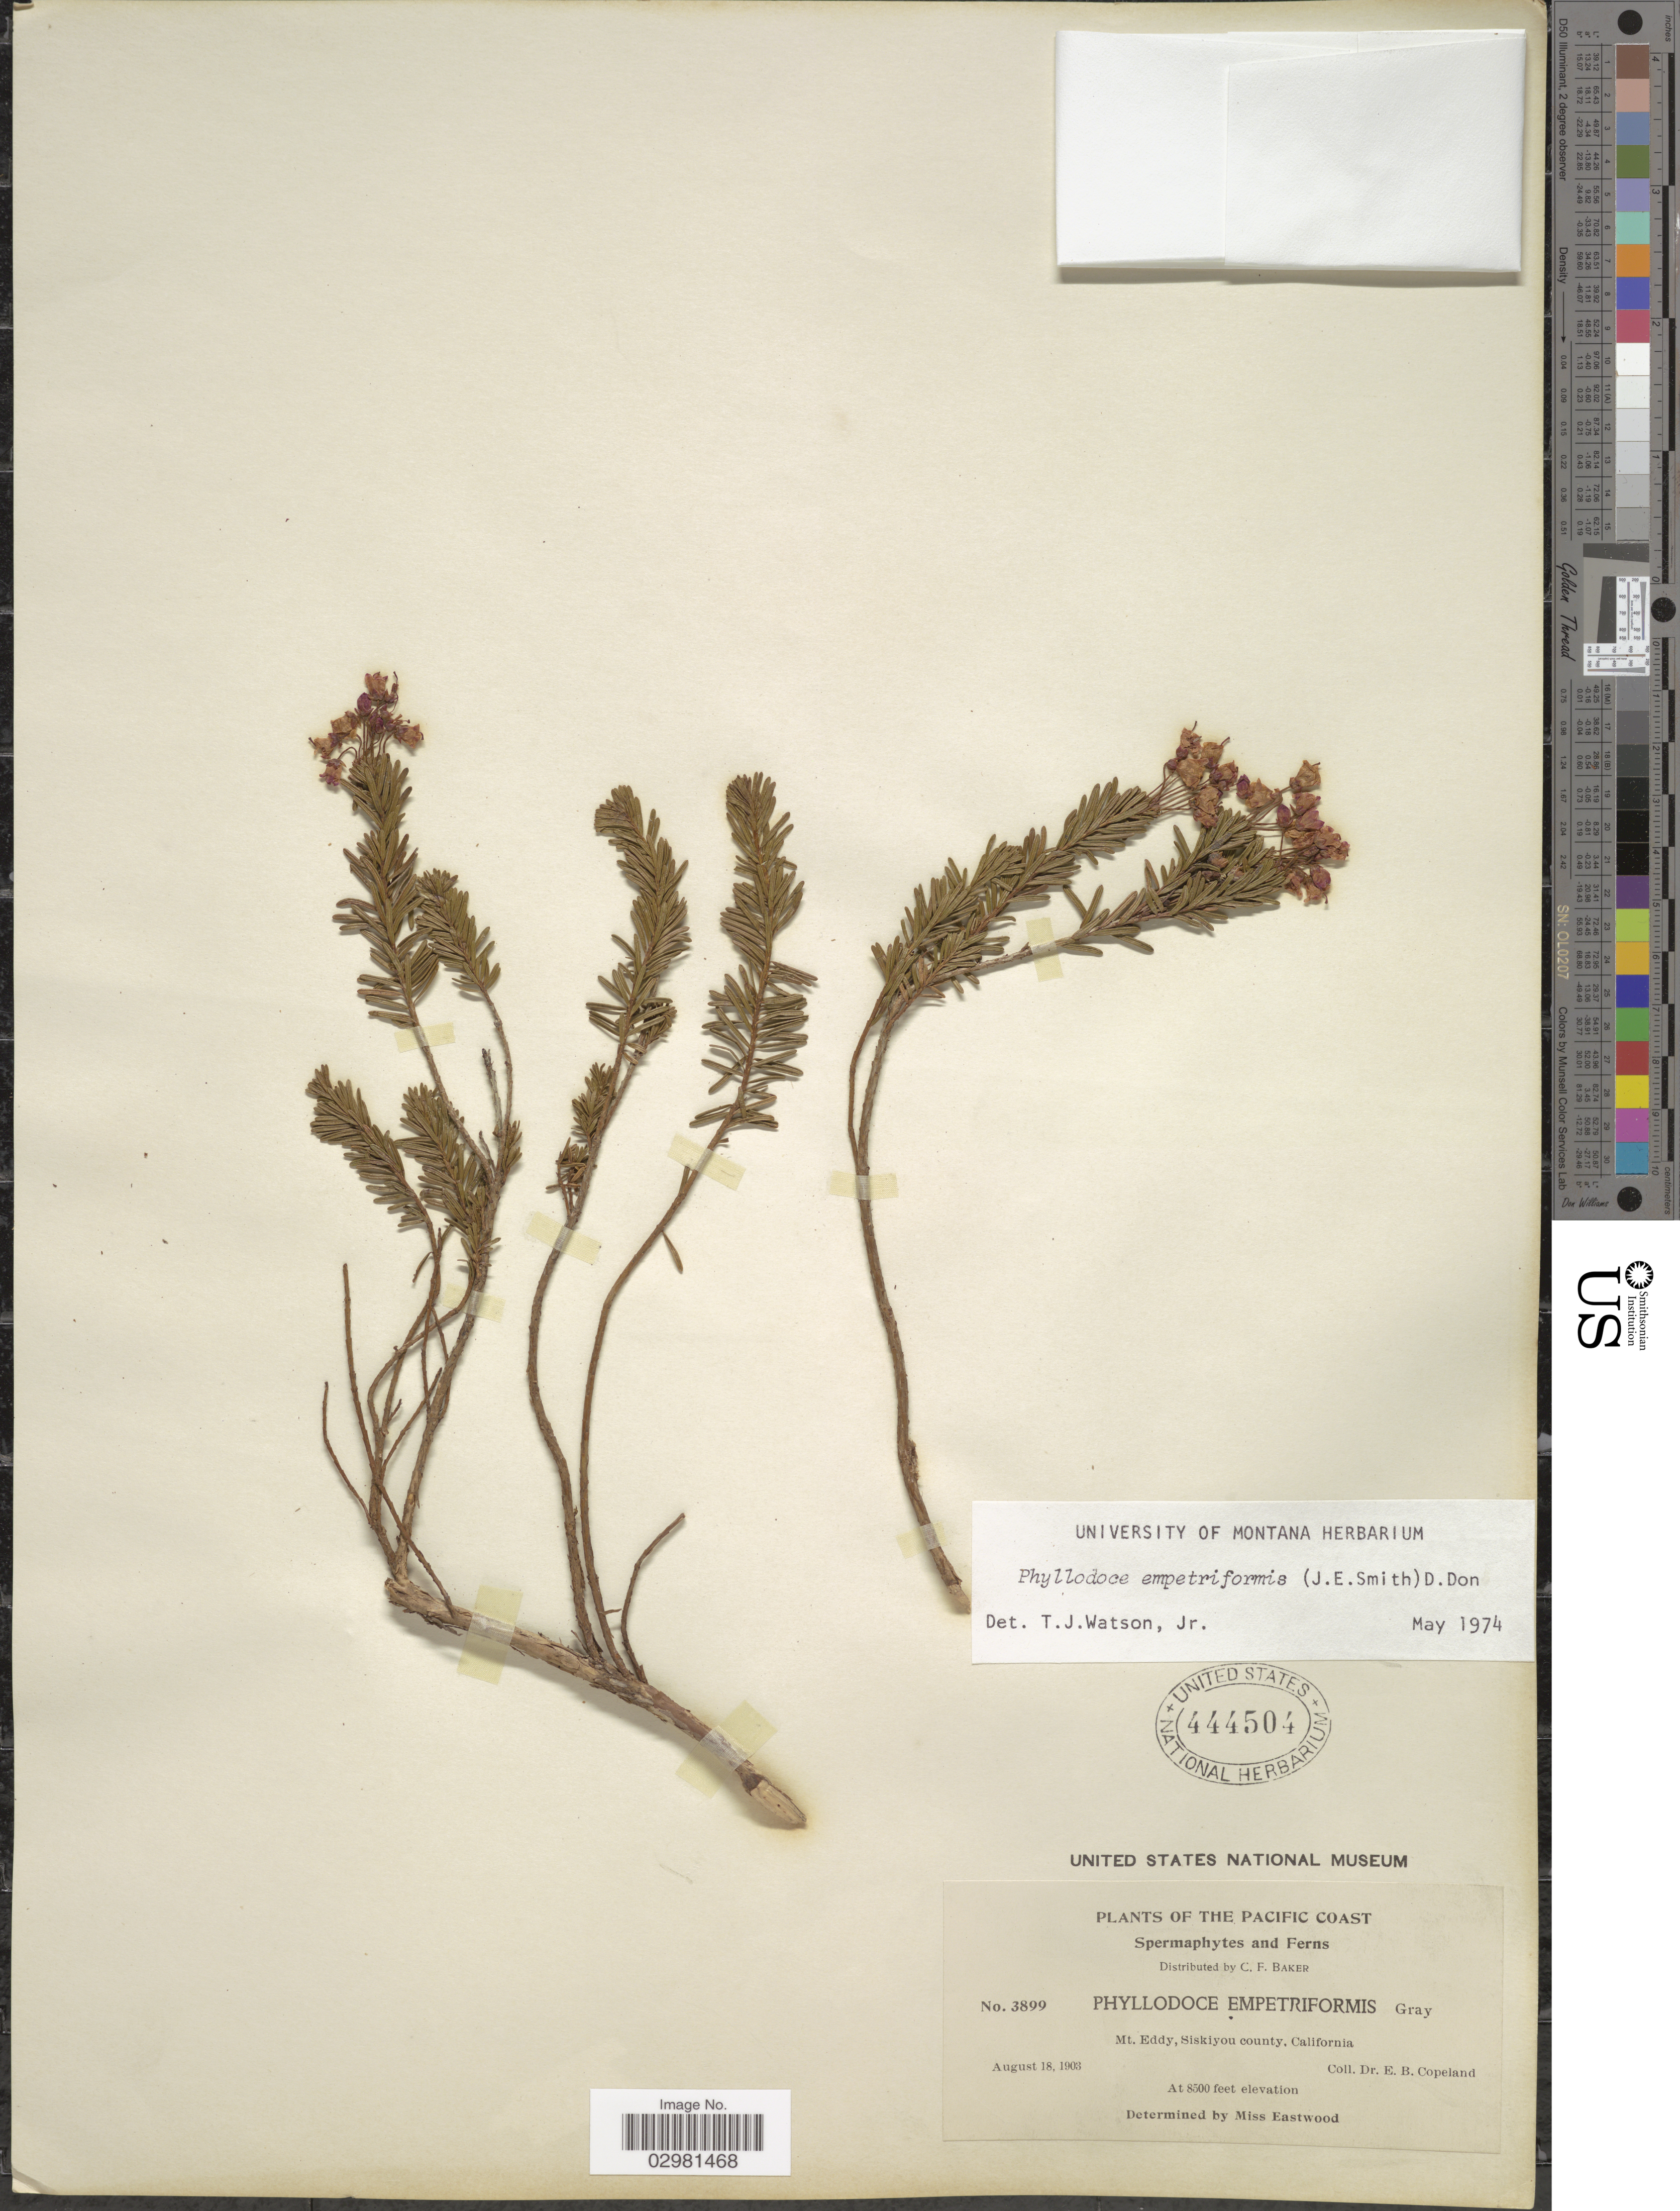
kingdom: Plantae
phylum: Tracheophyta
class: Magnoliopsida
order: Ericales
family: Ericaceae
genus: Phyllodoce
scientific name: Phyllodoce empetiformis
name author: (Small) D. Don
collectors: C. F. Baker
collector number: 3899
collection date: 1903-08-18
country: United States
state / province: California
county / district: Siskiyou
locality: The Pacific Coast, Mt. Eddy, Siskiyou county.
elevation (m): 2591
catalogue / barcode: US 444504